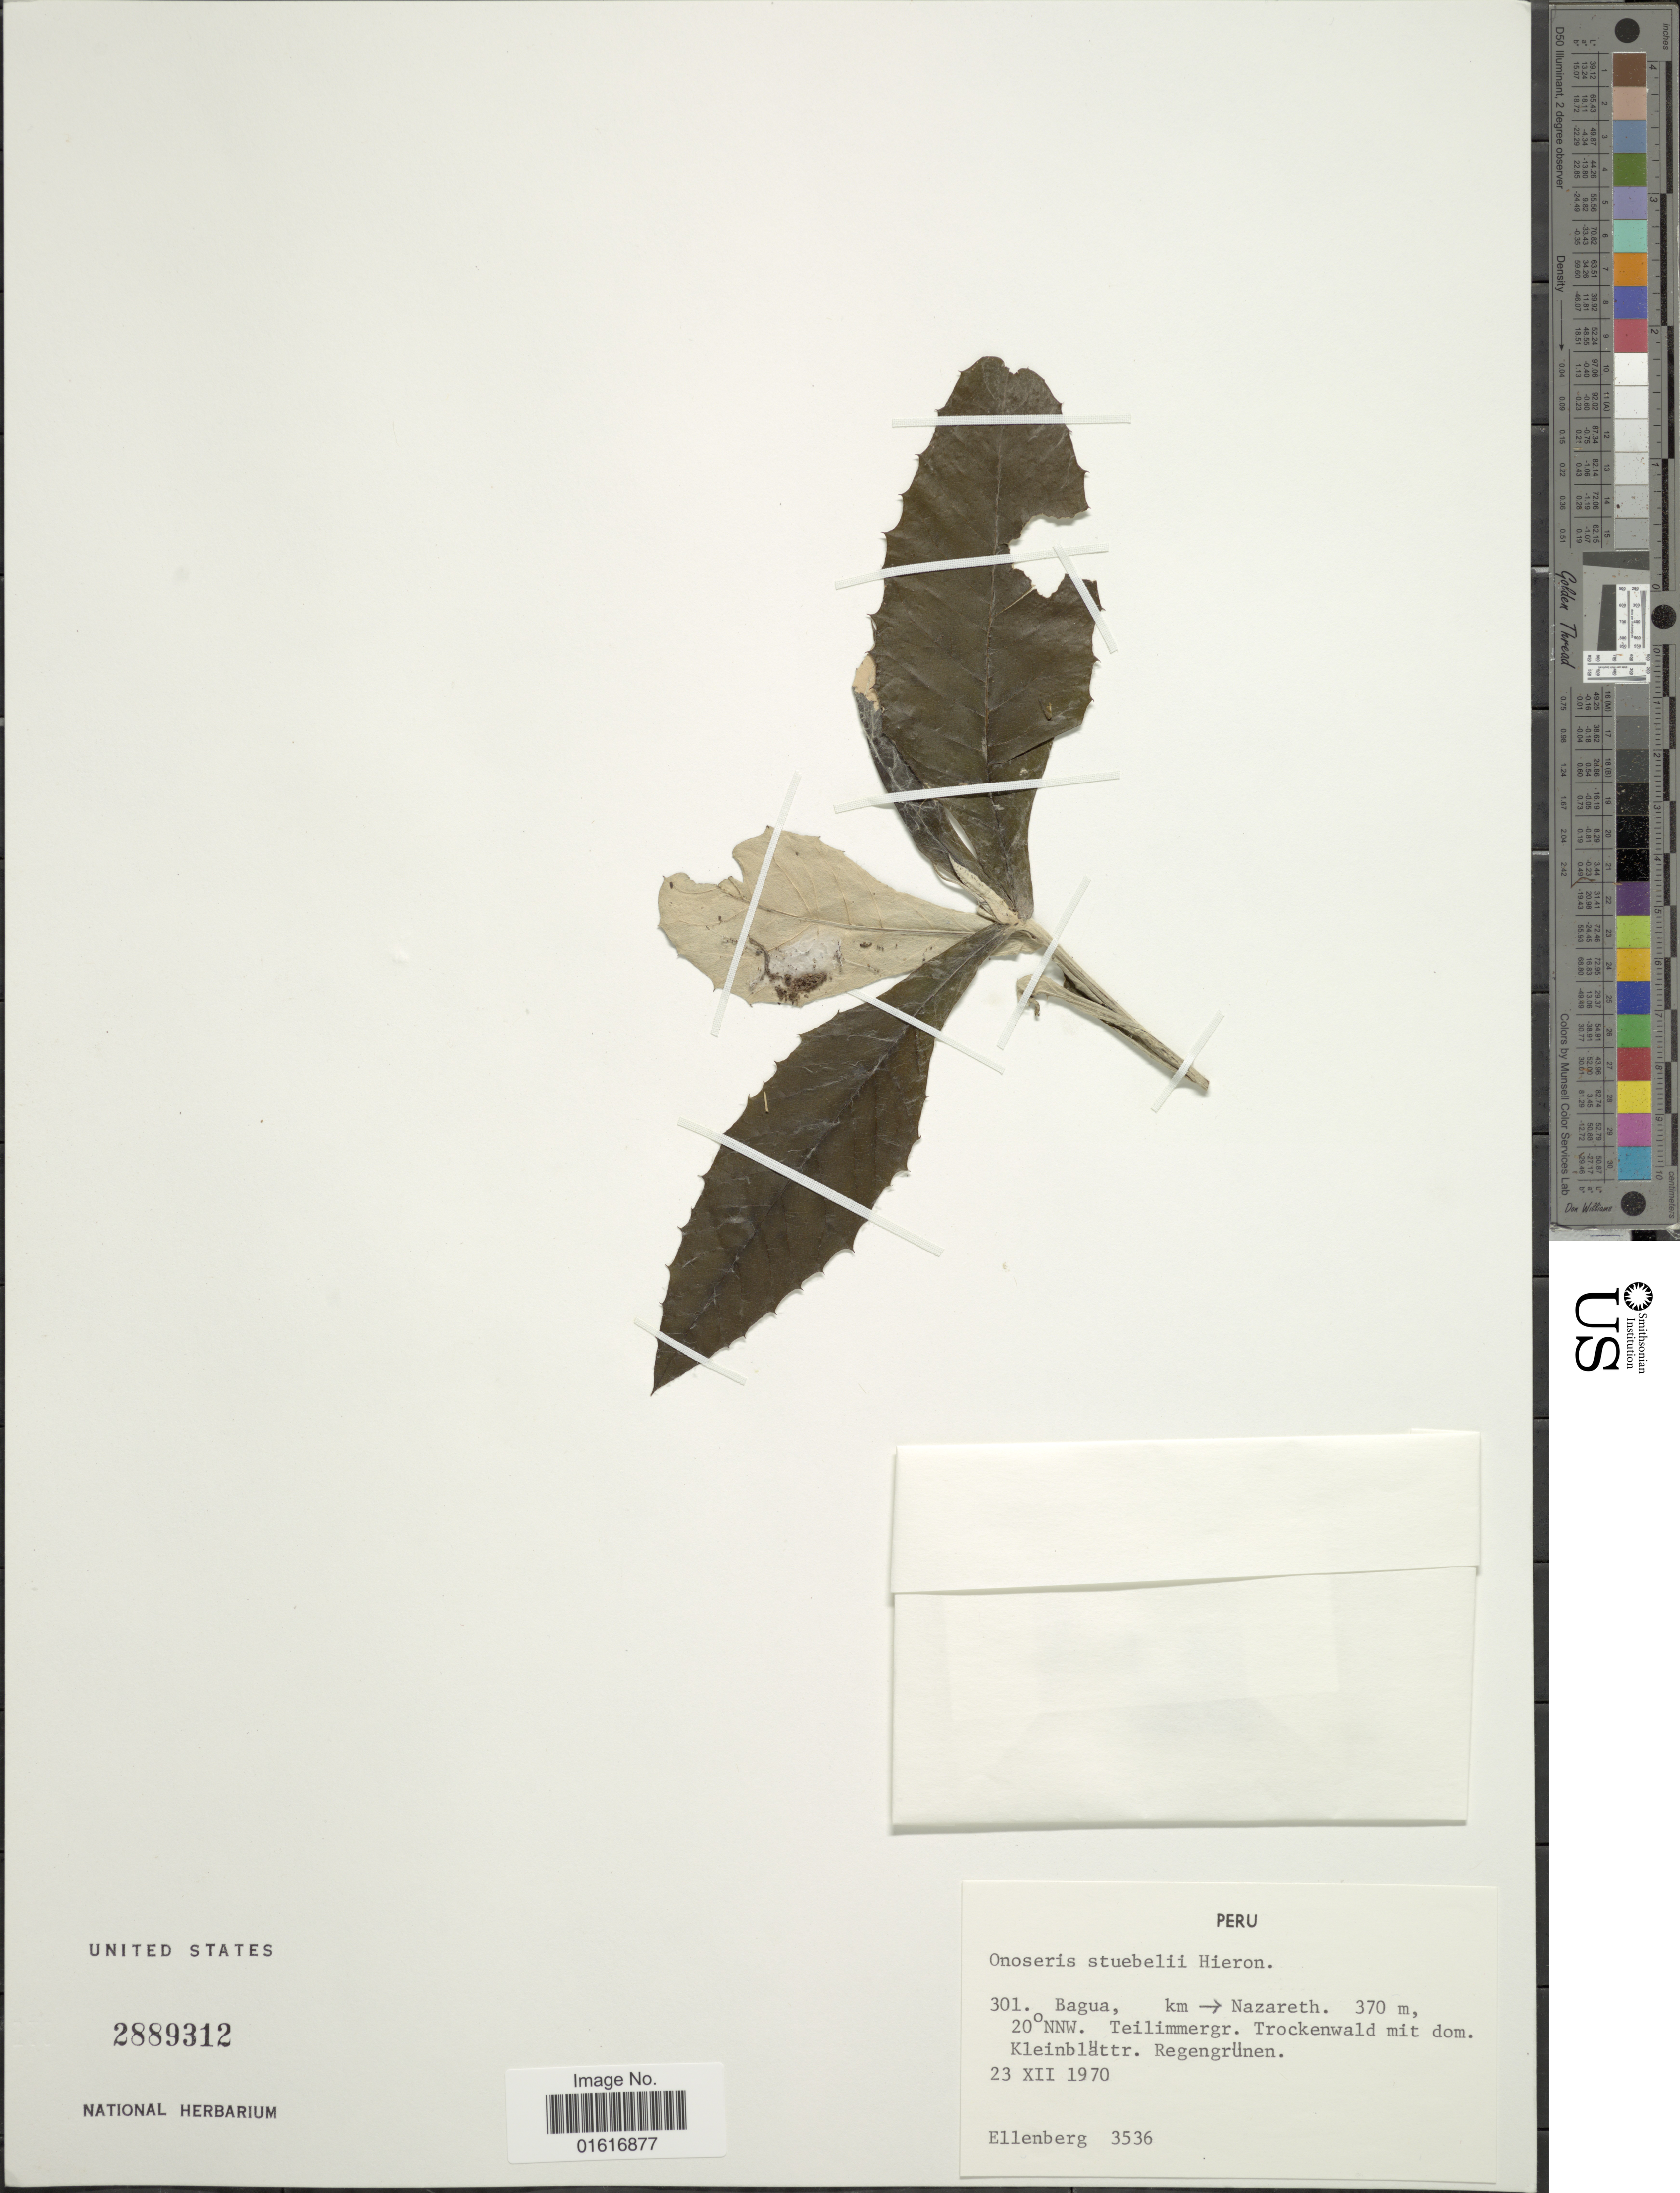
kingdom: Plantae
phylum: Tracheophyta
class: Magnoliopsida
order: Asterales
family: Asteraceae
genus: Onoseris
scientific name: Onoseris weberbaueri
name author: Ferreyra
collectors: H. Ellenberg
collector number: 3536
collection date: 1970-12-23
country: Peru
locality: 301. Bagua, km - Nazareth. 20°NNW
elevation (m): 370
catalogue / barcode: US 2889312